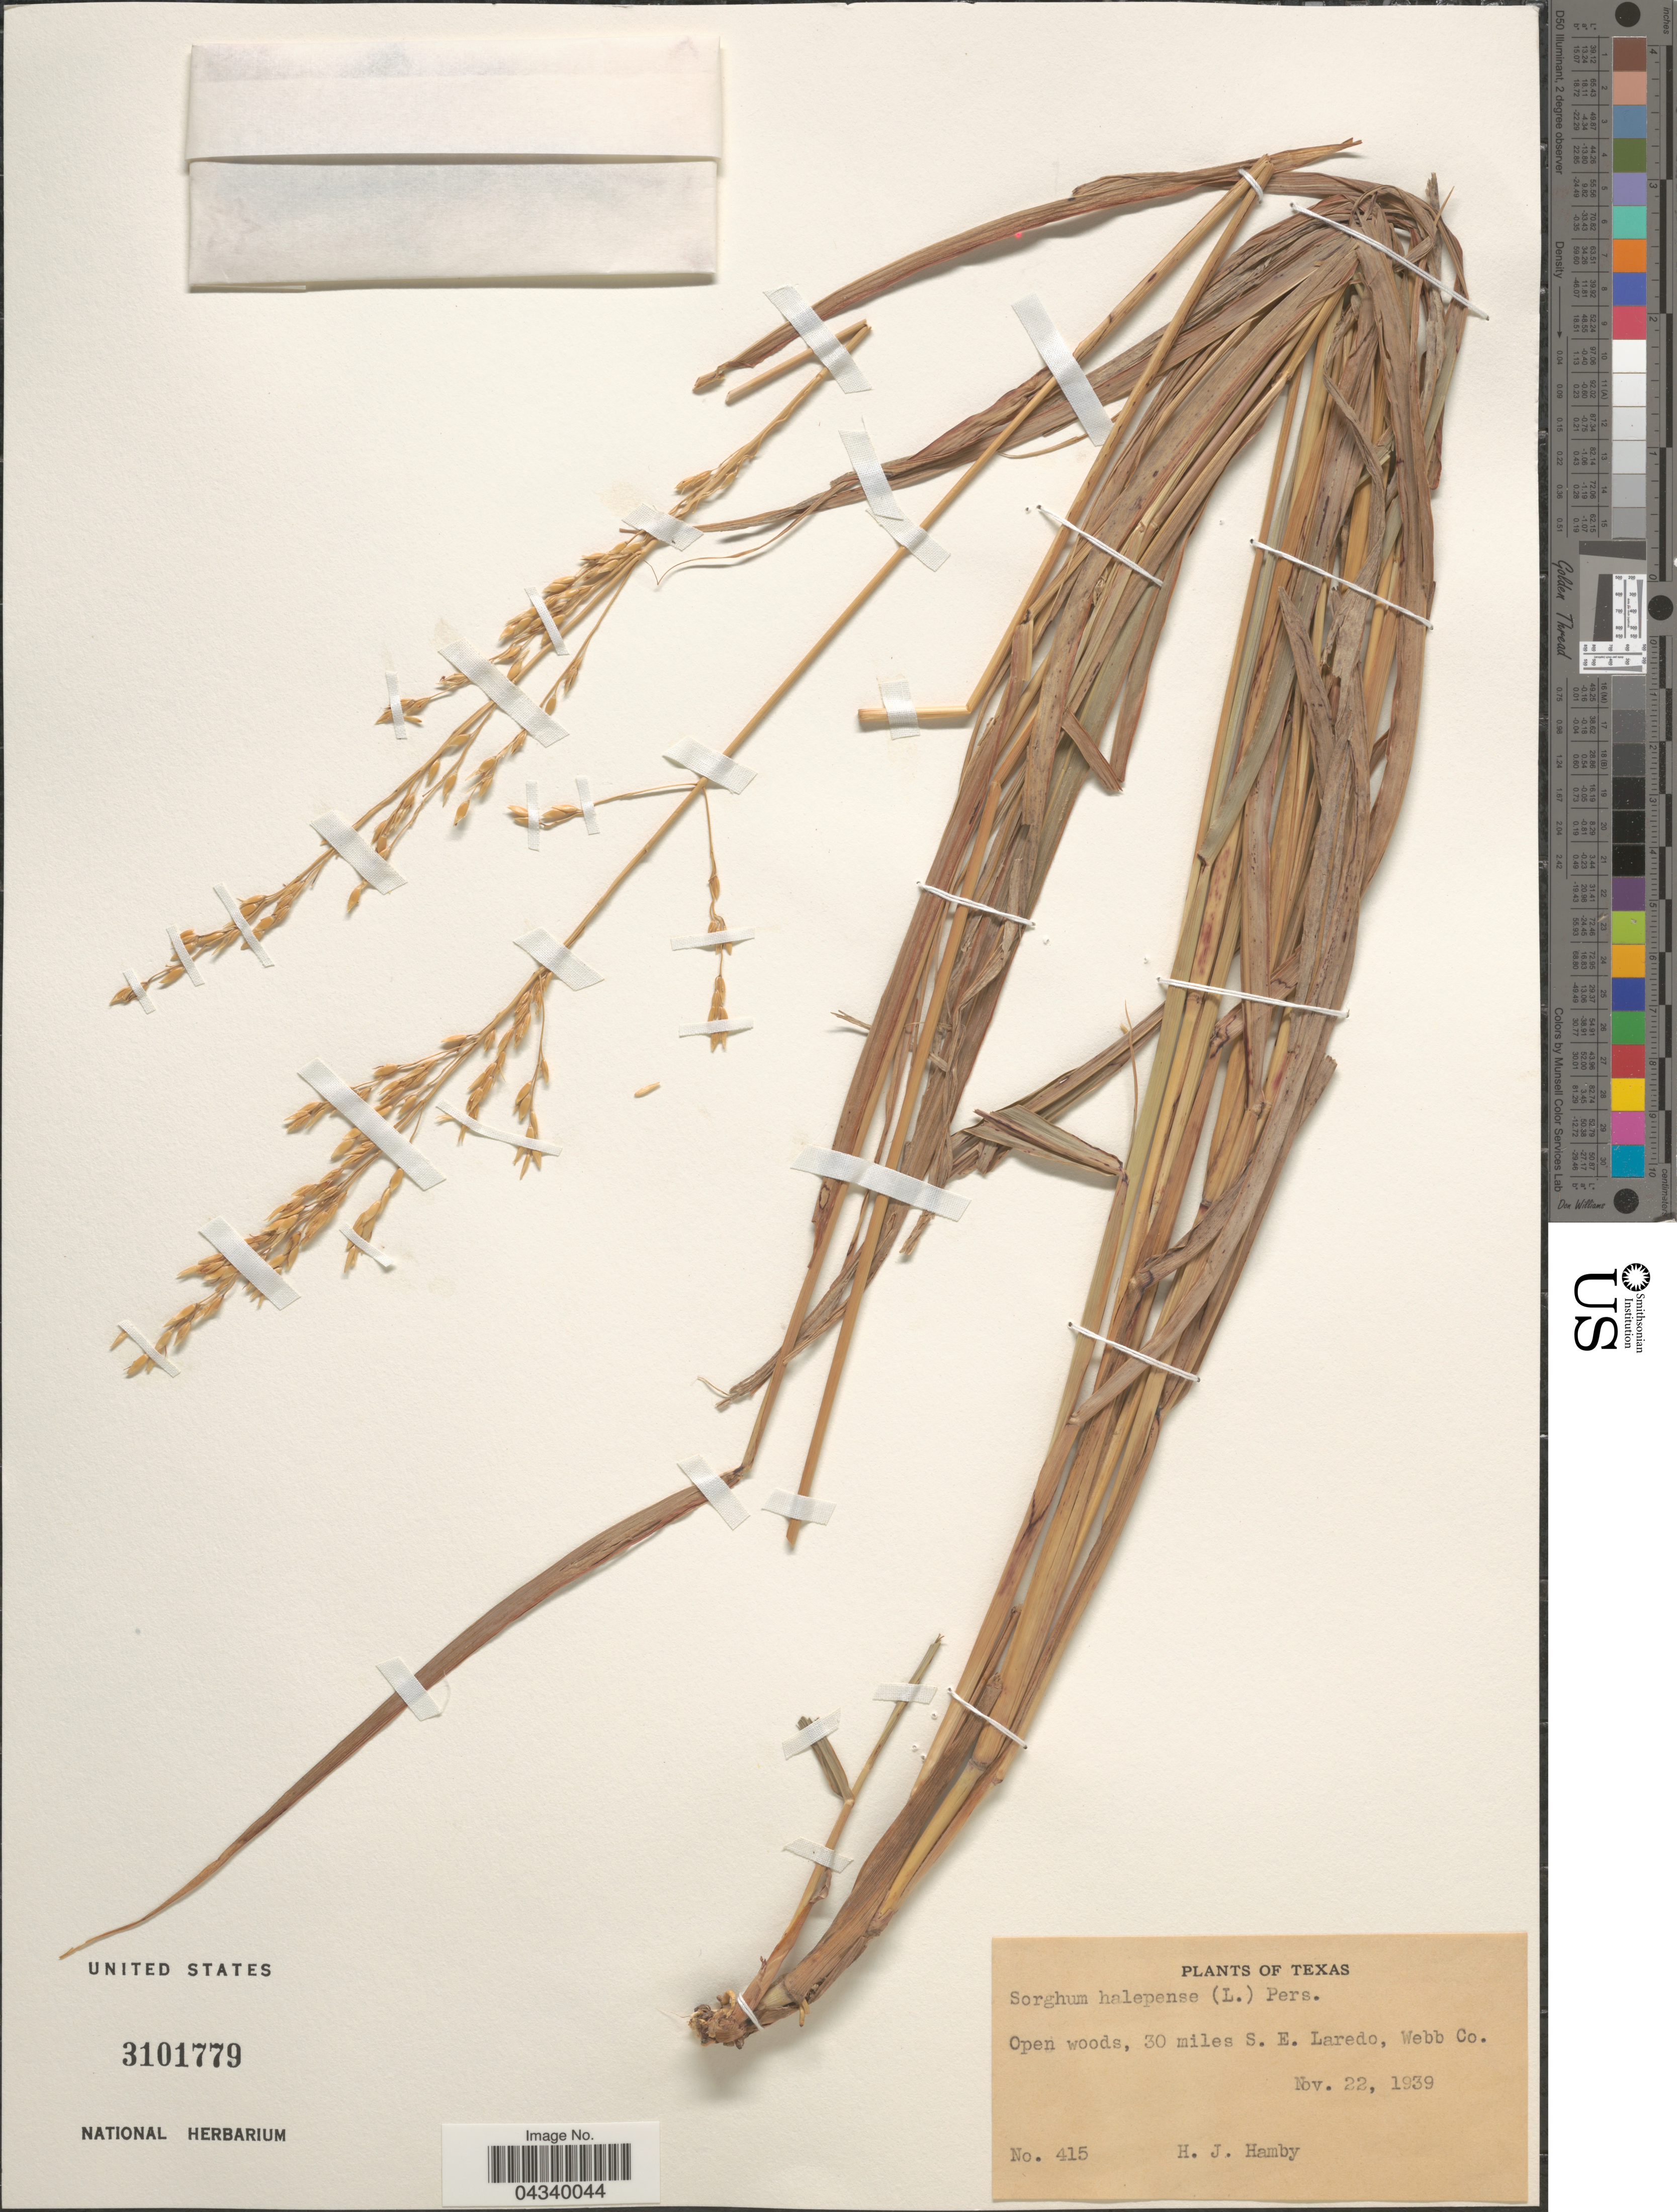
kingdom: Plantae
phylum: Tracheophyta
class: Liliopsida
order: Poales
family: Poaceae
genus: Sorghum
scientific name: Sorghum halepense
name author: (L.) Pers.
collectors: H. Hamby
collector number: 415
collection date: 1939-11-22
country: United States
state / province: Texas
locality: Open woods, 30 miles S. E. Laredo, Webb Co.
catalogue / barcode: US 3101779